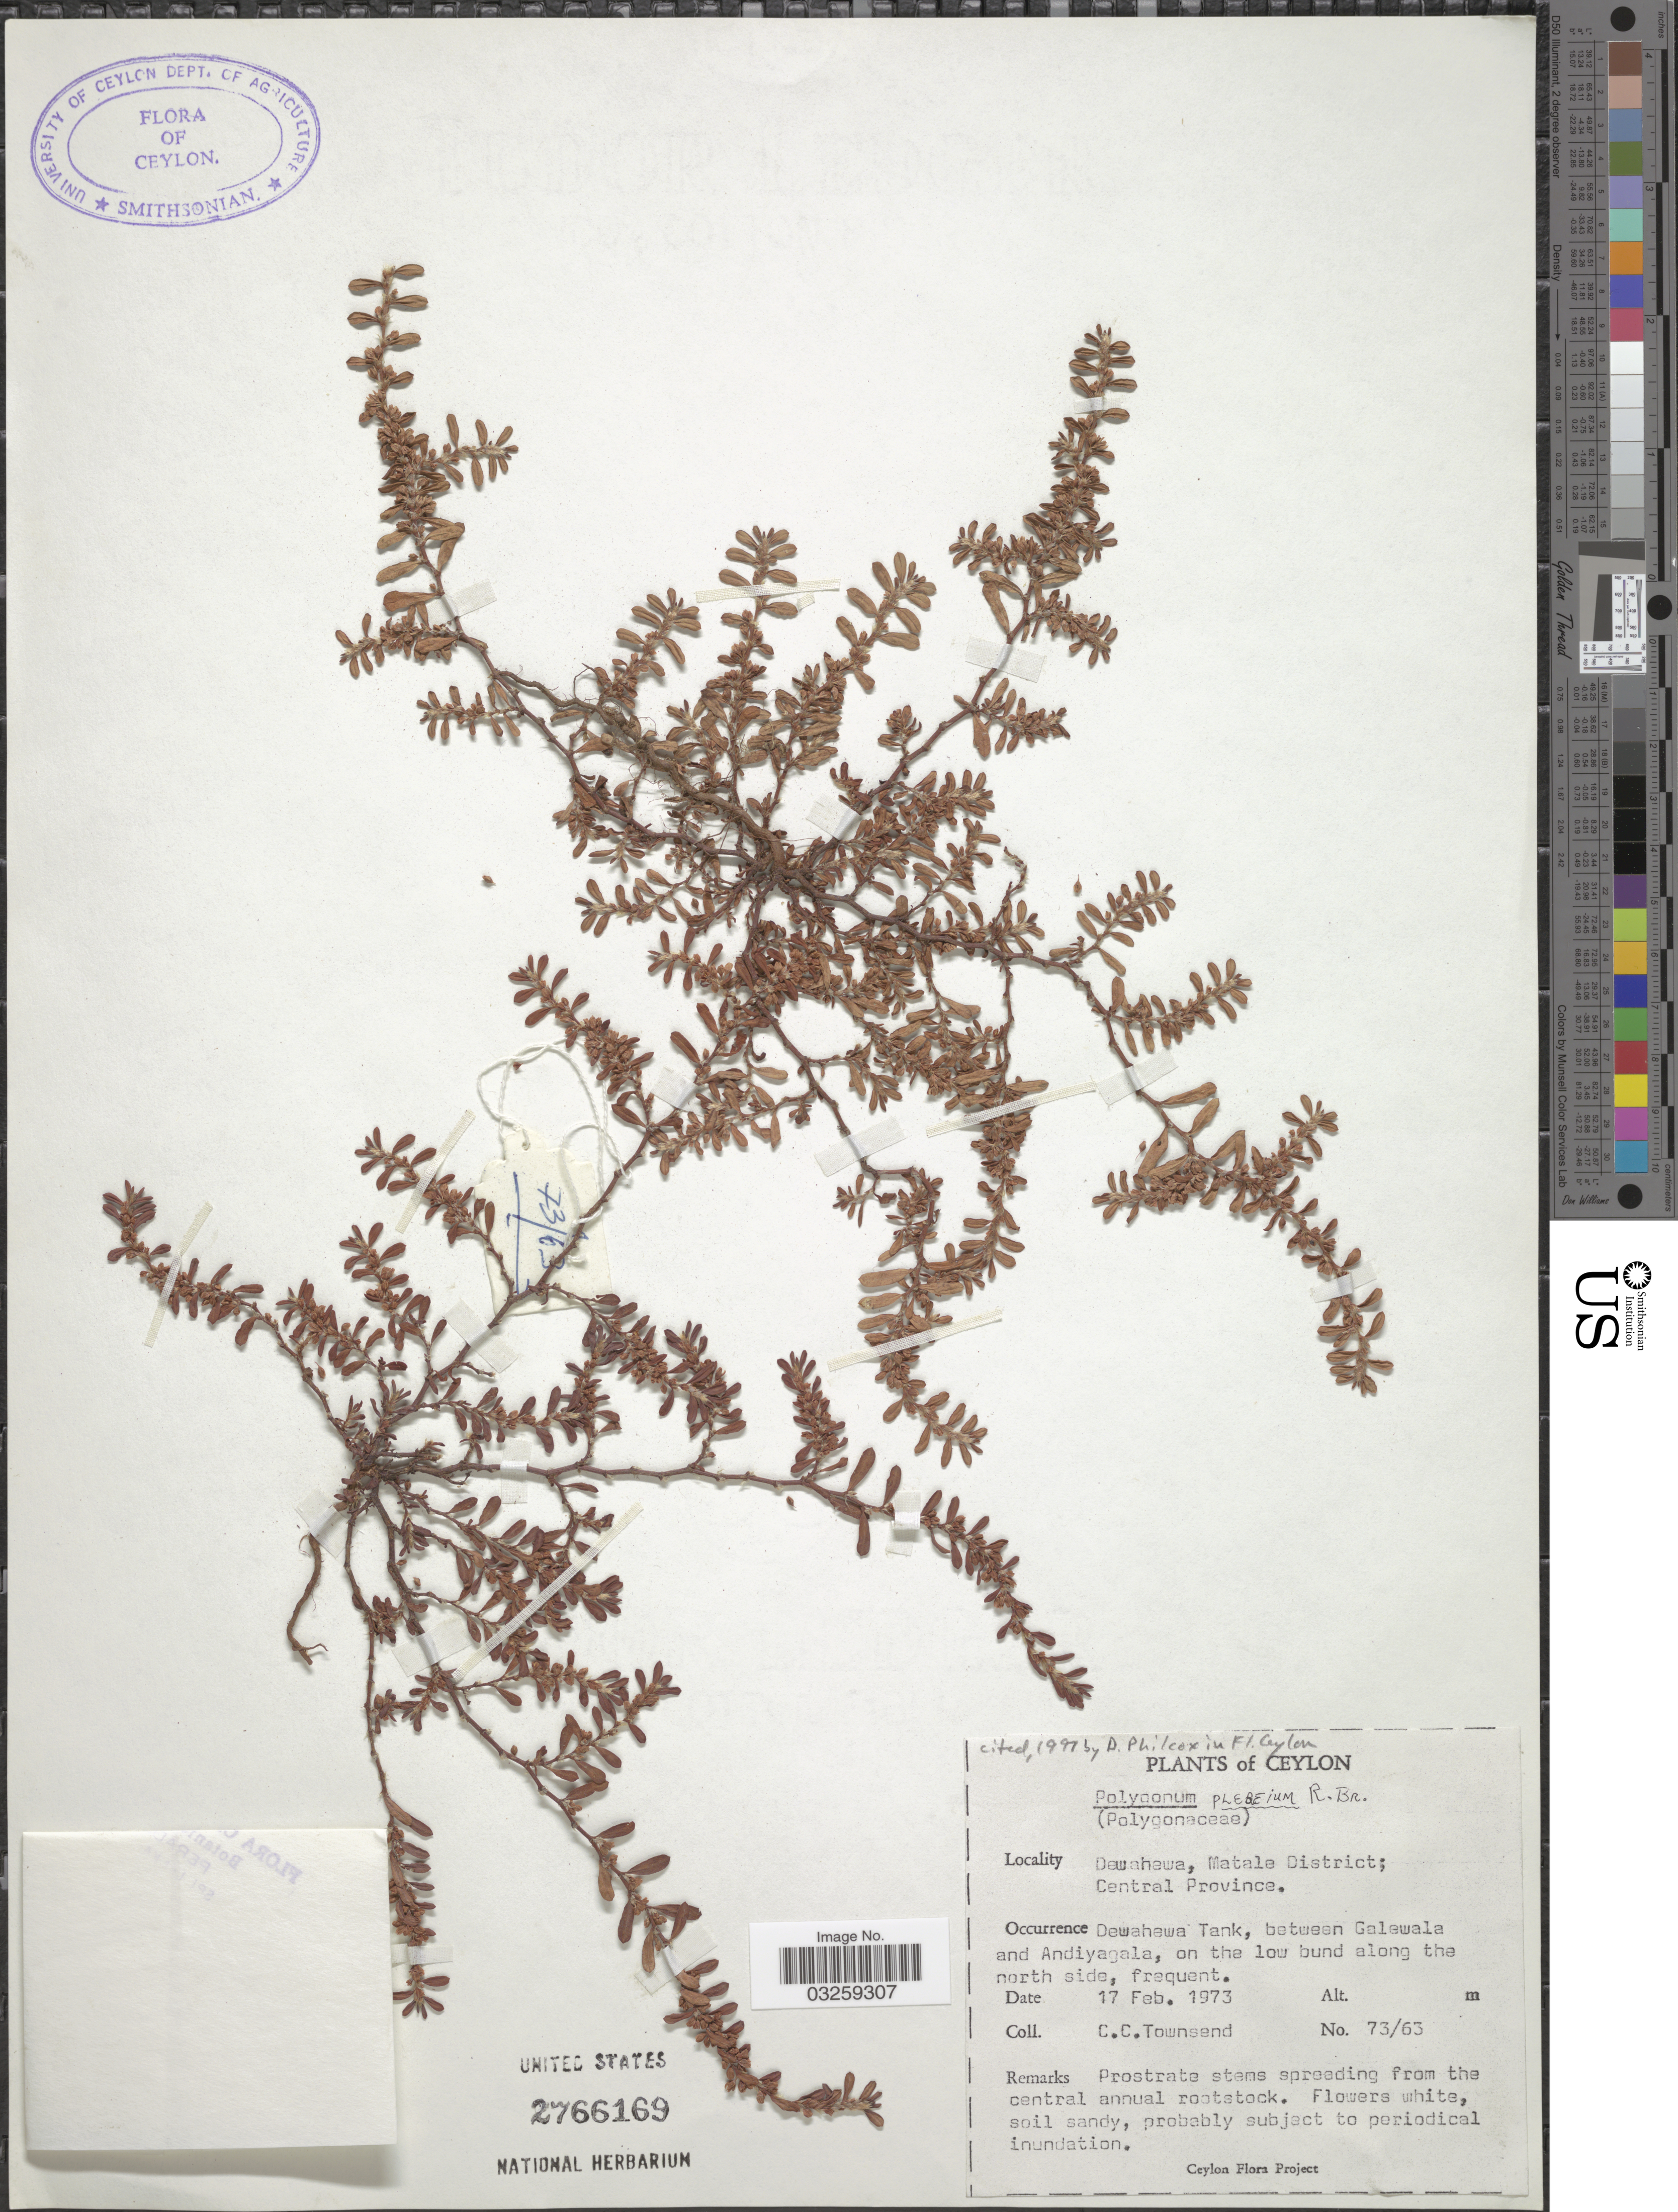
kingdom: Plantae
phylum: Tracheophyta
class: Magnoliopsida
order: Caryophyllales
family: Polygonaceae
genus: Polygonum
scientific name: Polygonum plebeium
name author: R. Br.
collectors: C. C. Townsend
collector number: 73/63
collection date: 1973-02-17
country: Sri Lanka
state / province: Central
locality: Ceylon. Dewahewa, Matale District.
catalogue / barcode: US 2766169